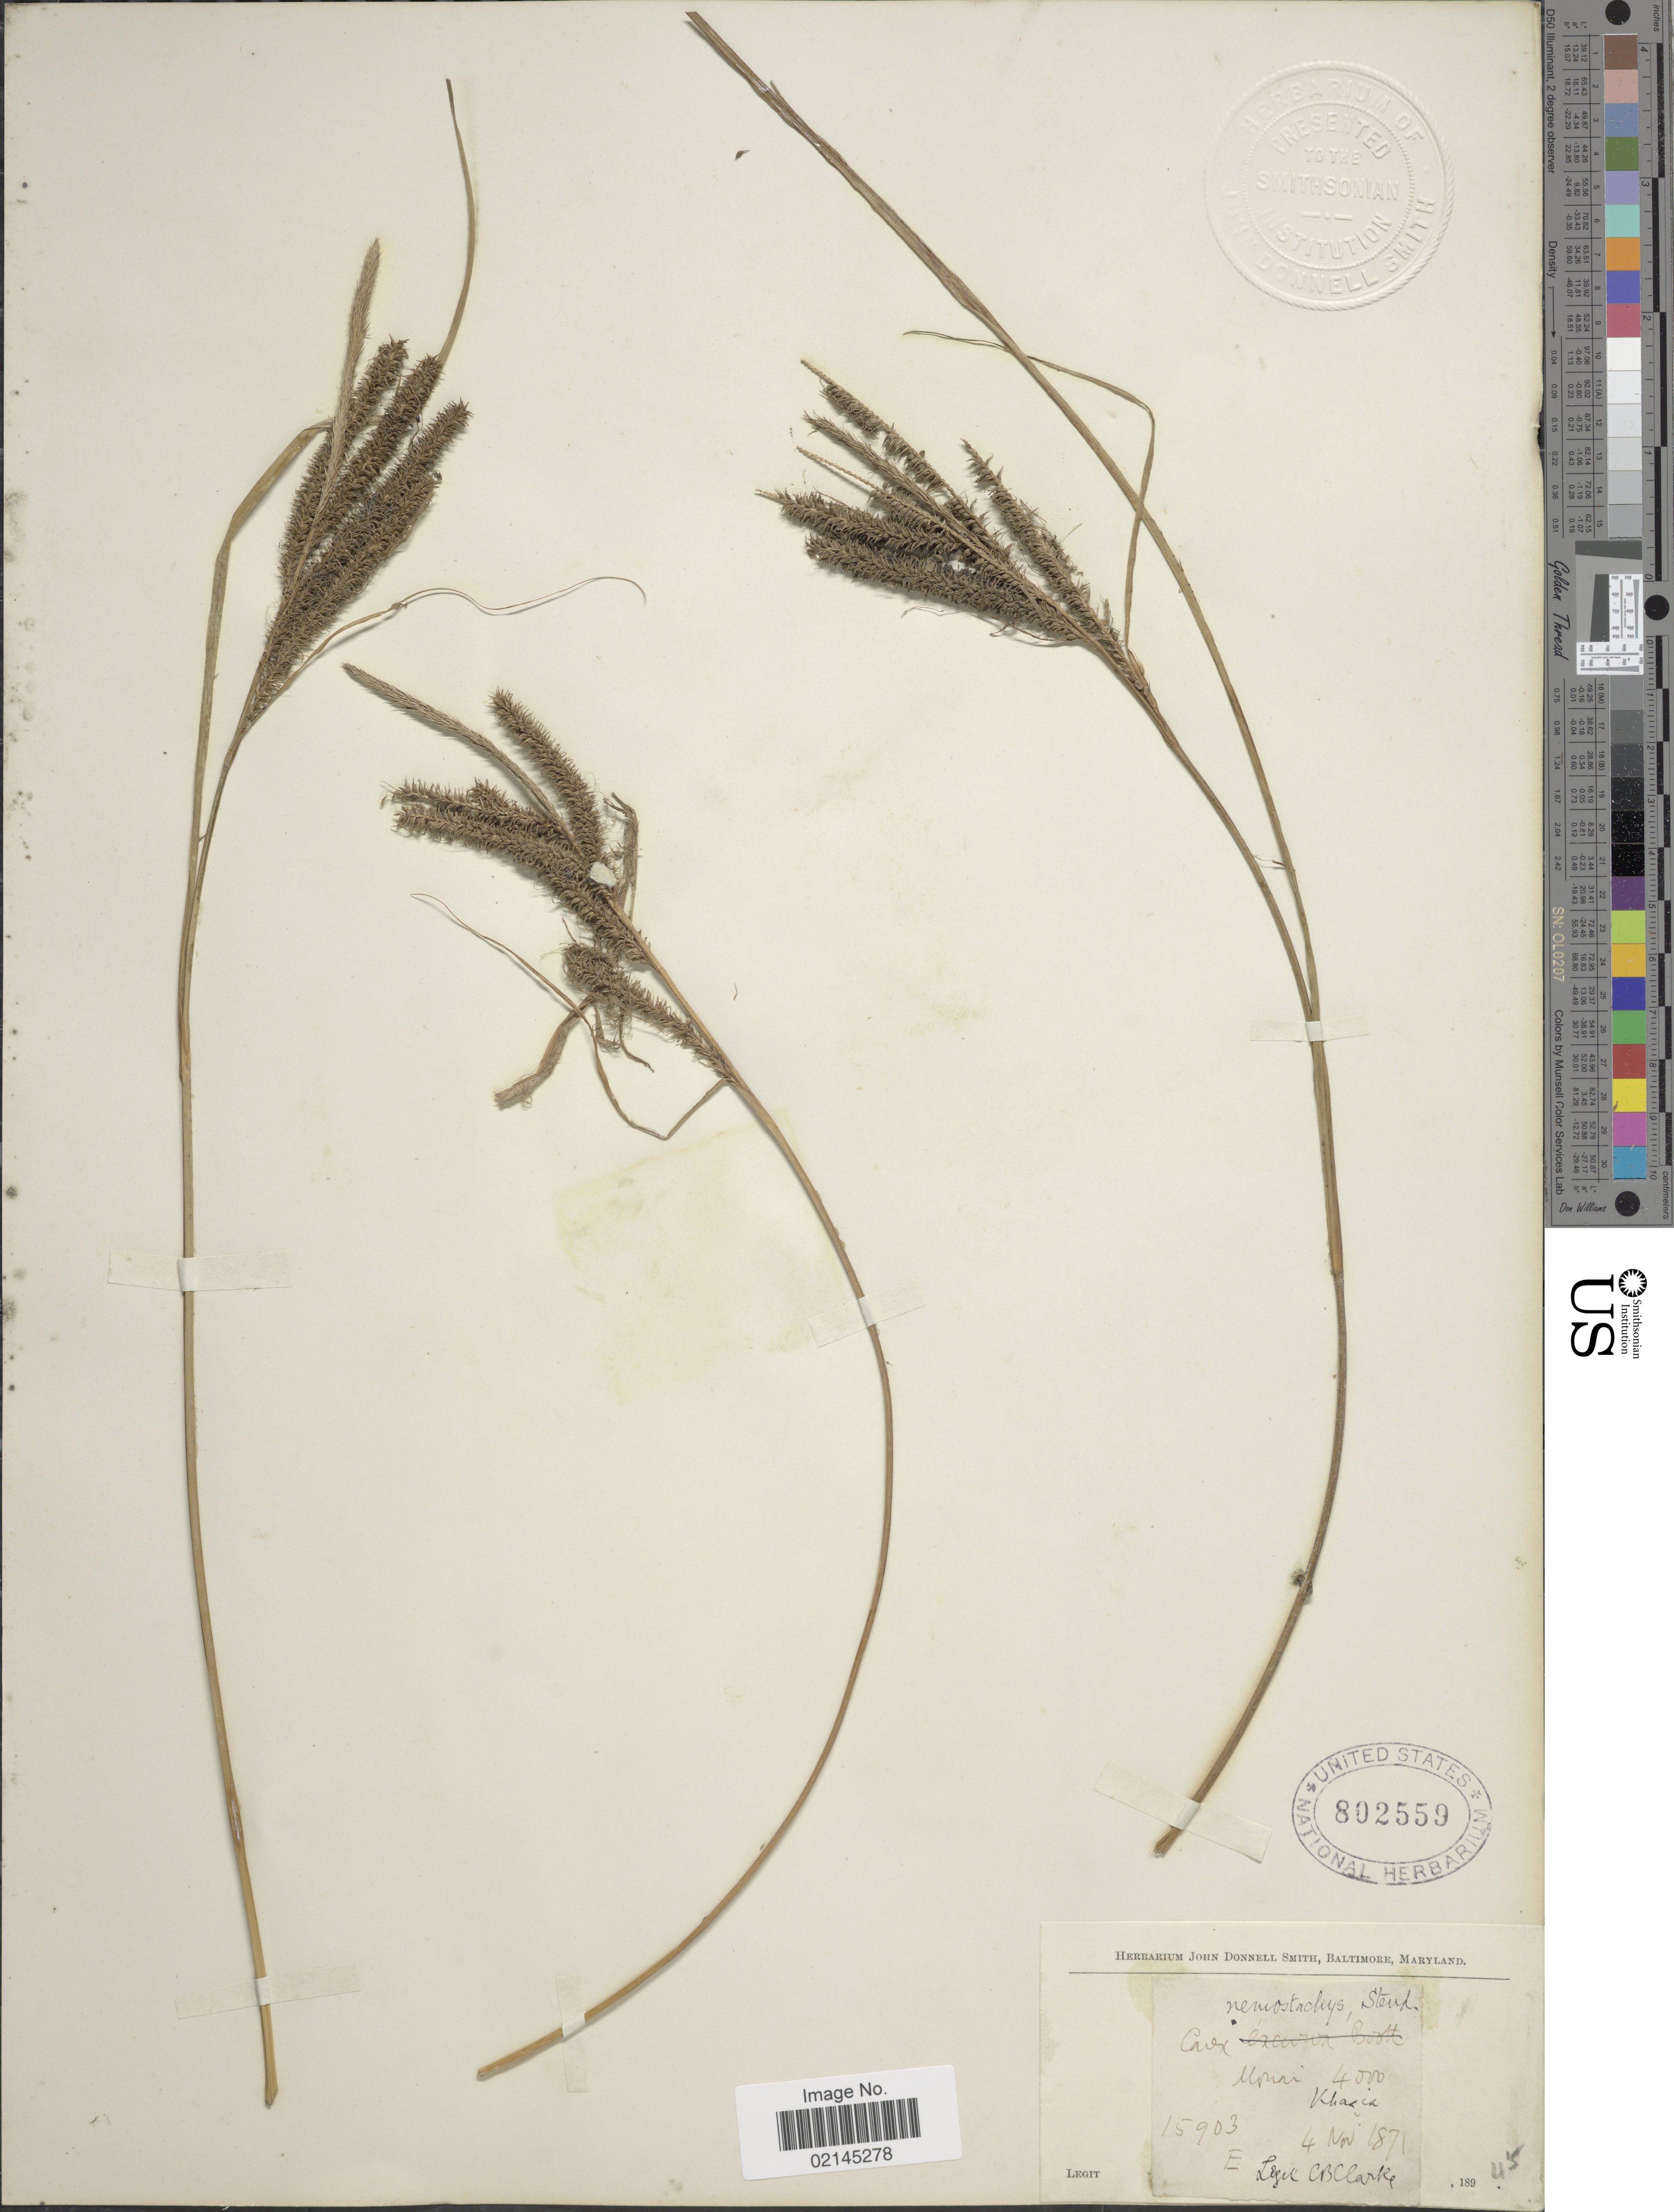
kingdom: Plantae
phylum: Tracheophyta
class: Liliopsida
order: Poales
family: Cyperaceae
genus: Carex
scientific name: Carex nemostachys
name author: Steud.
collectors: C. B. Clarke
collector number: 15903E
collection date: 1871-11-04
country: India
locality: Monai, Khasia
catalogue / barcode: US 802559